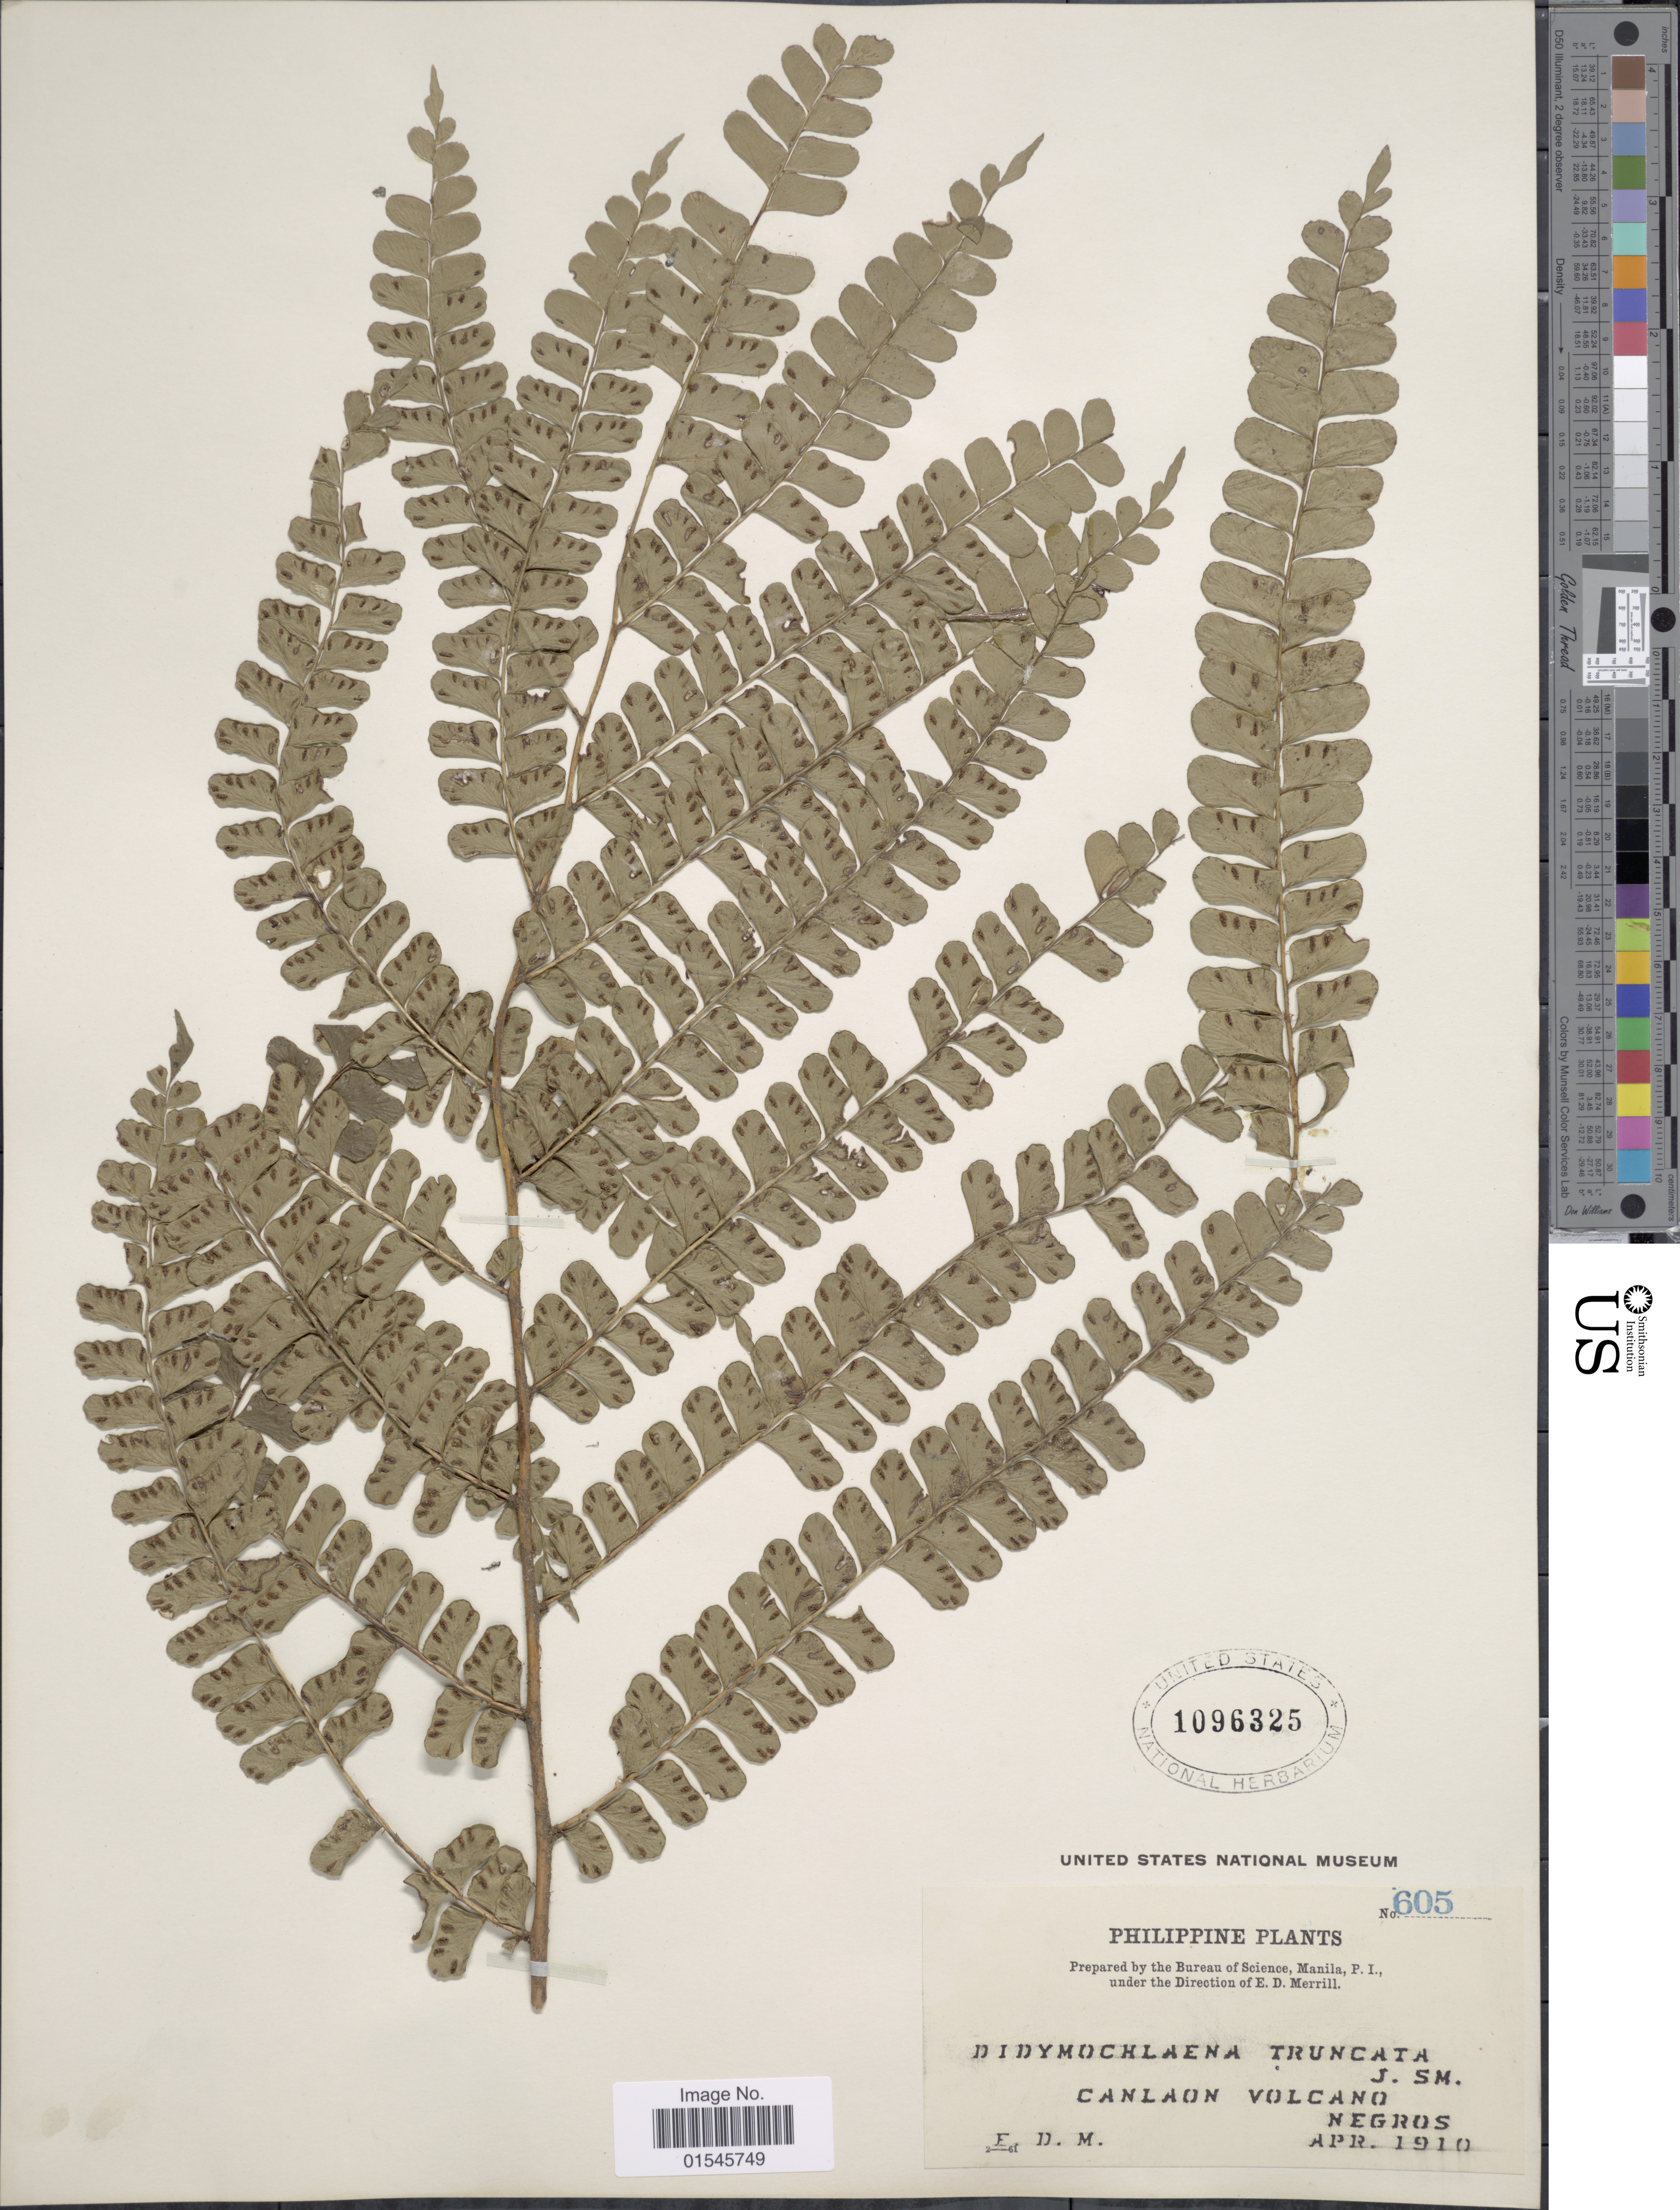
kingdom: Plantae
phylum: Tracheophyta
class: Polypodiopsida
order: Polypodiales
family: Didymochlaenaceae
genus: Didymochlaena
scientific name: Didymochlaena truncatula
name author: (Sw.) J. Sm.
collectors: E. D. Merrill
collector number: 605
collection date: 1910-04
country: Philippines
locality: Canlaon Volcano, Negros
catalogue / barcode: US 1096325